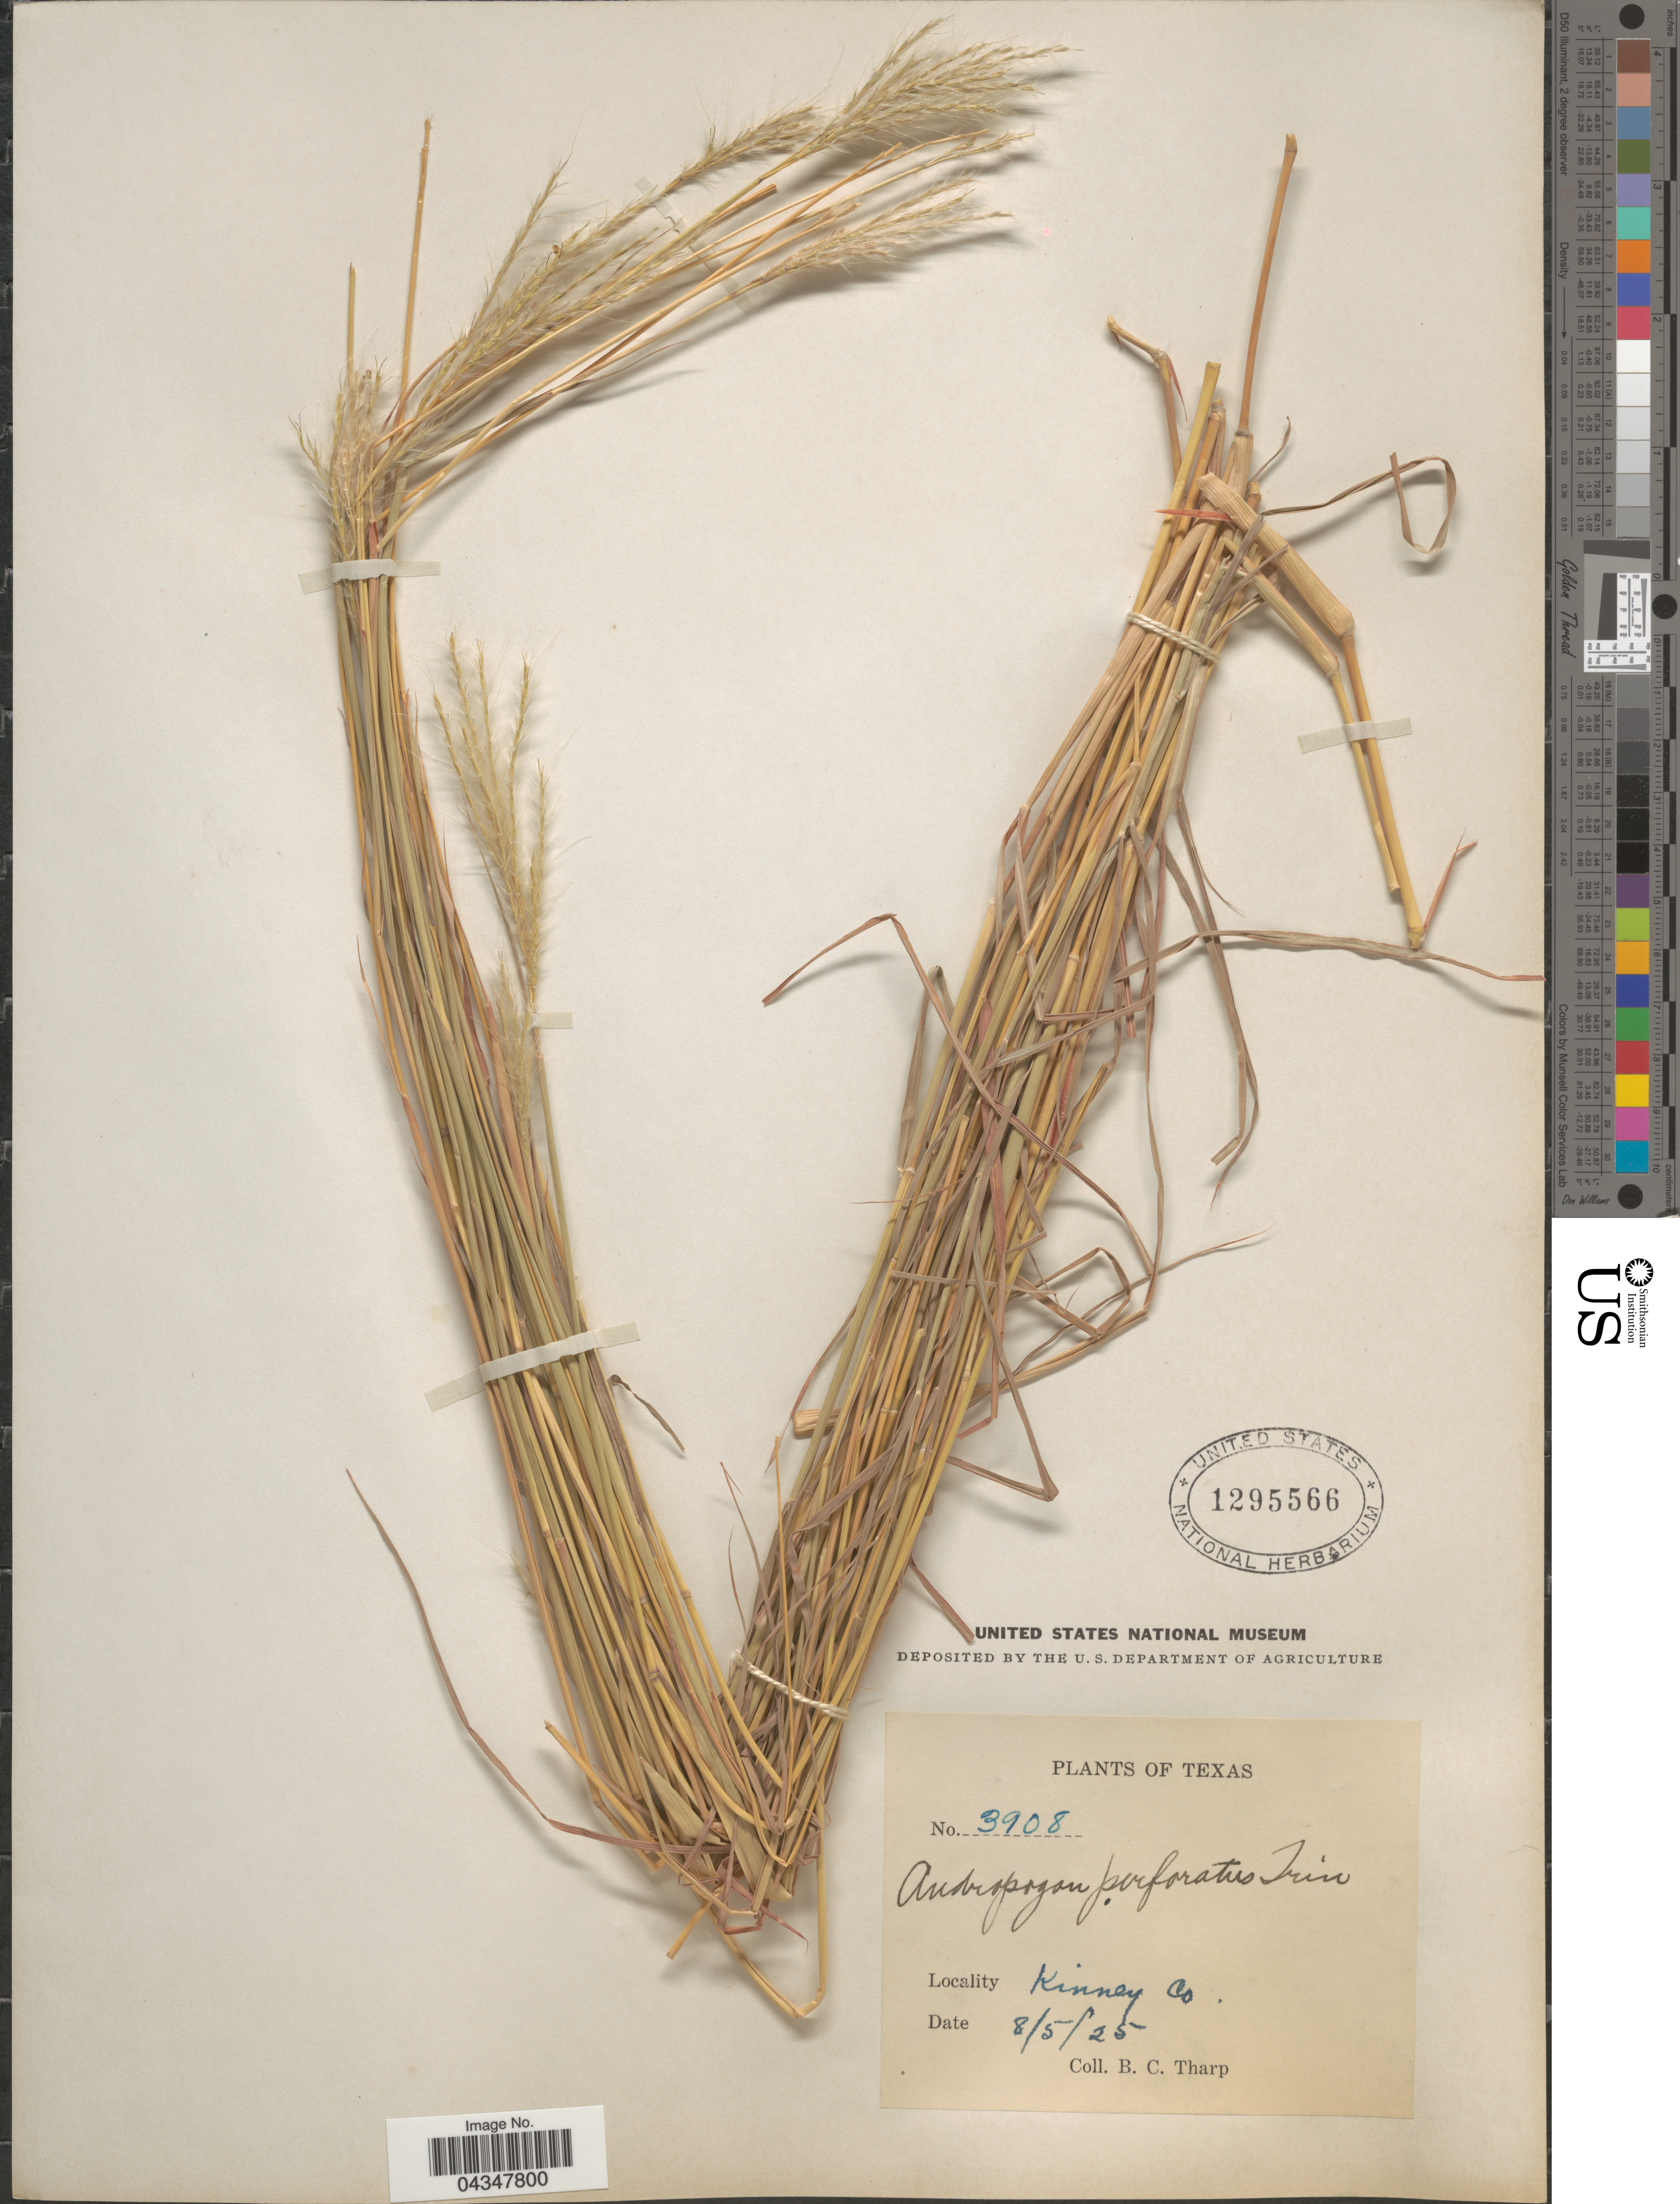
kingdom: Plantae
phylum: Tracheophyta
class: Liliopsida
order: Poales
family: Poaceae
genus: Bothriochloa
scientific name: Bothriochloa perforata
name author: (Trin. ex E. Fourn.) Herter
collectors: B. C. Tharp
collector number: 3908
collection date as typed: Transcribed d/m/y: 5/8/25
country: United States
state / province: Texas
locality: Kinney Co.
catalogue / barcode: US 1295566